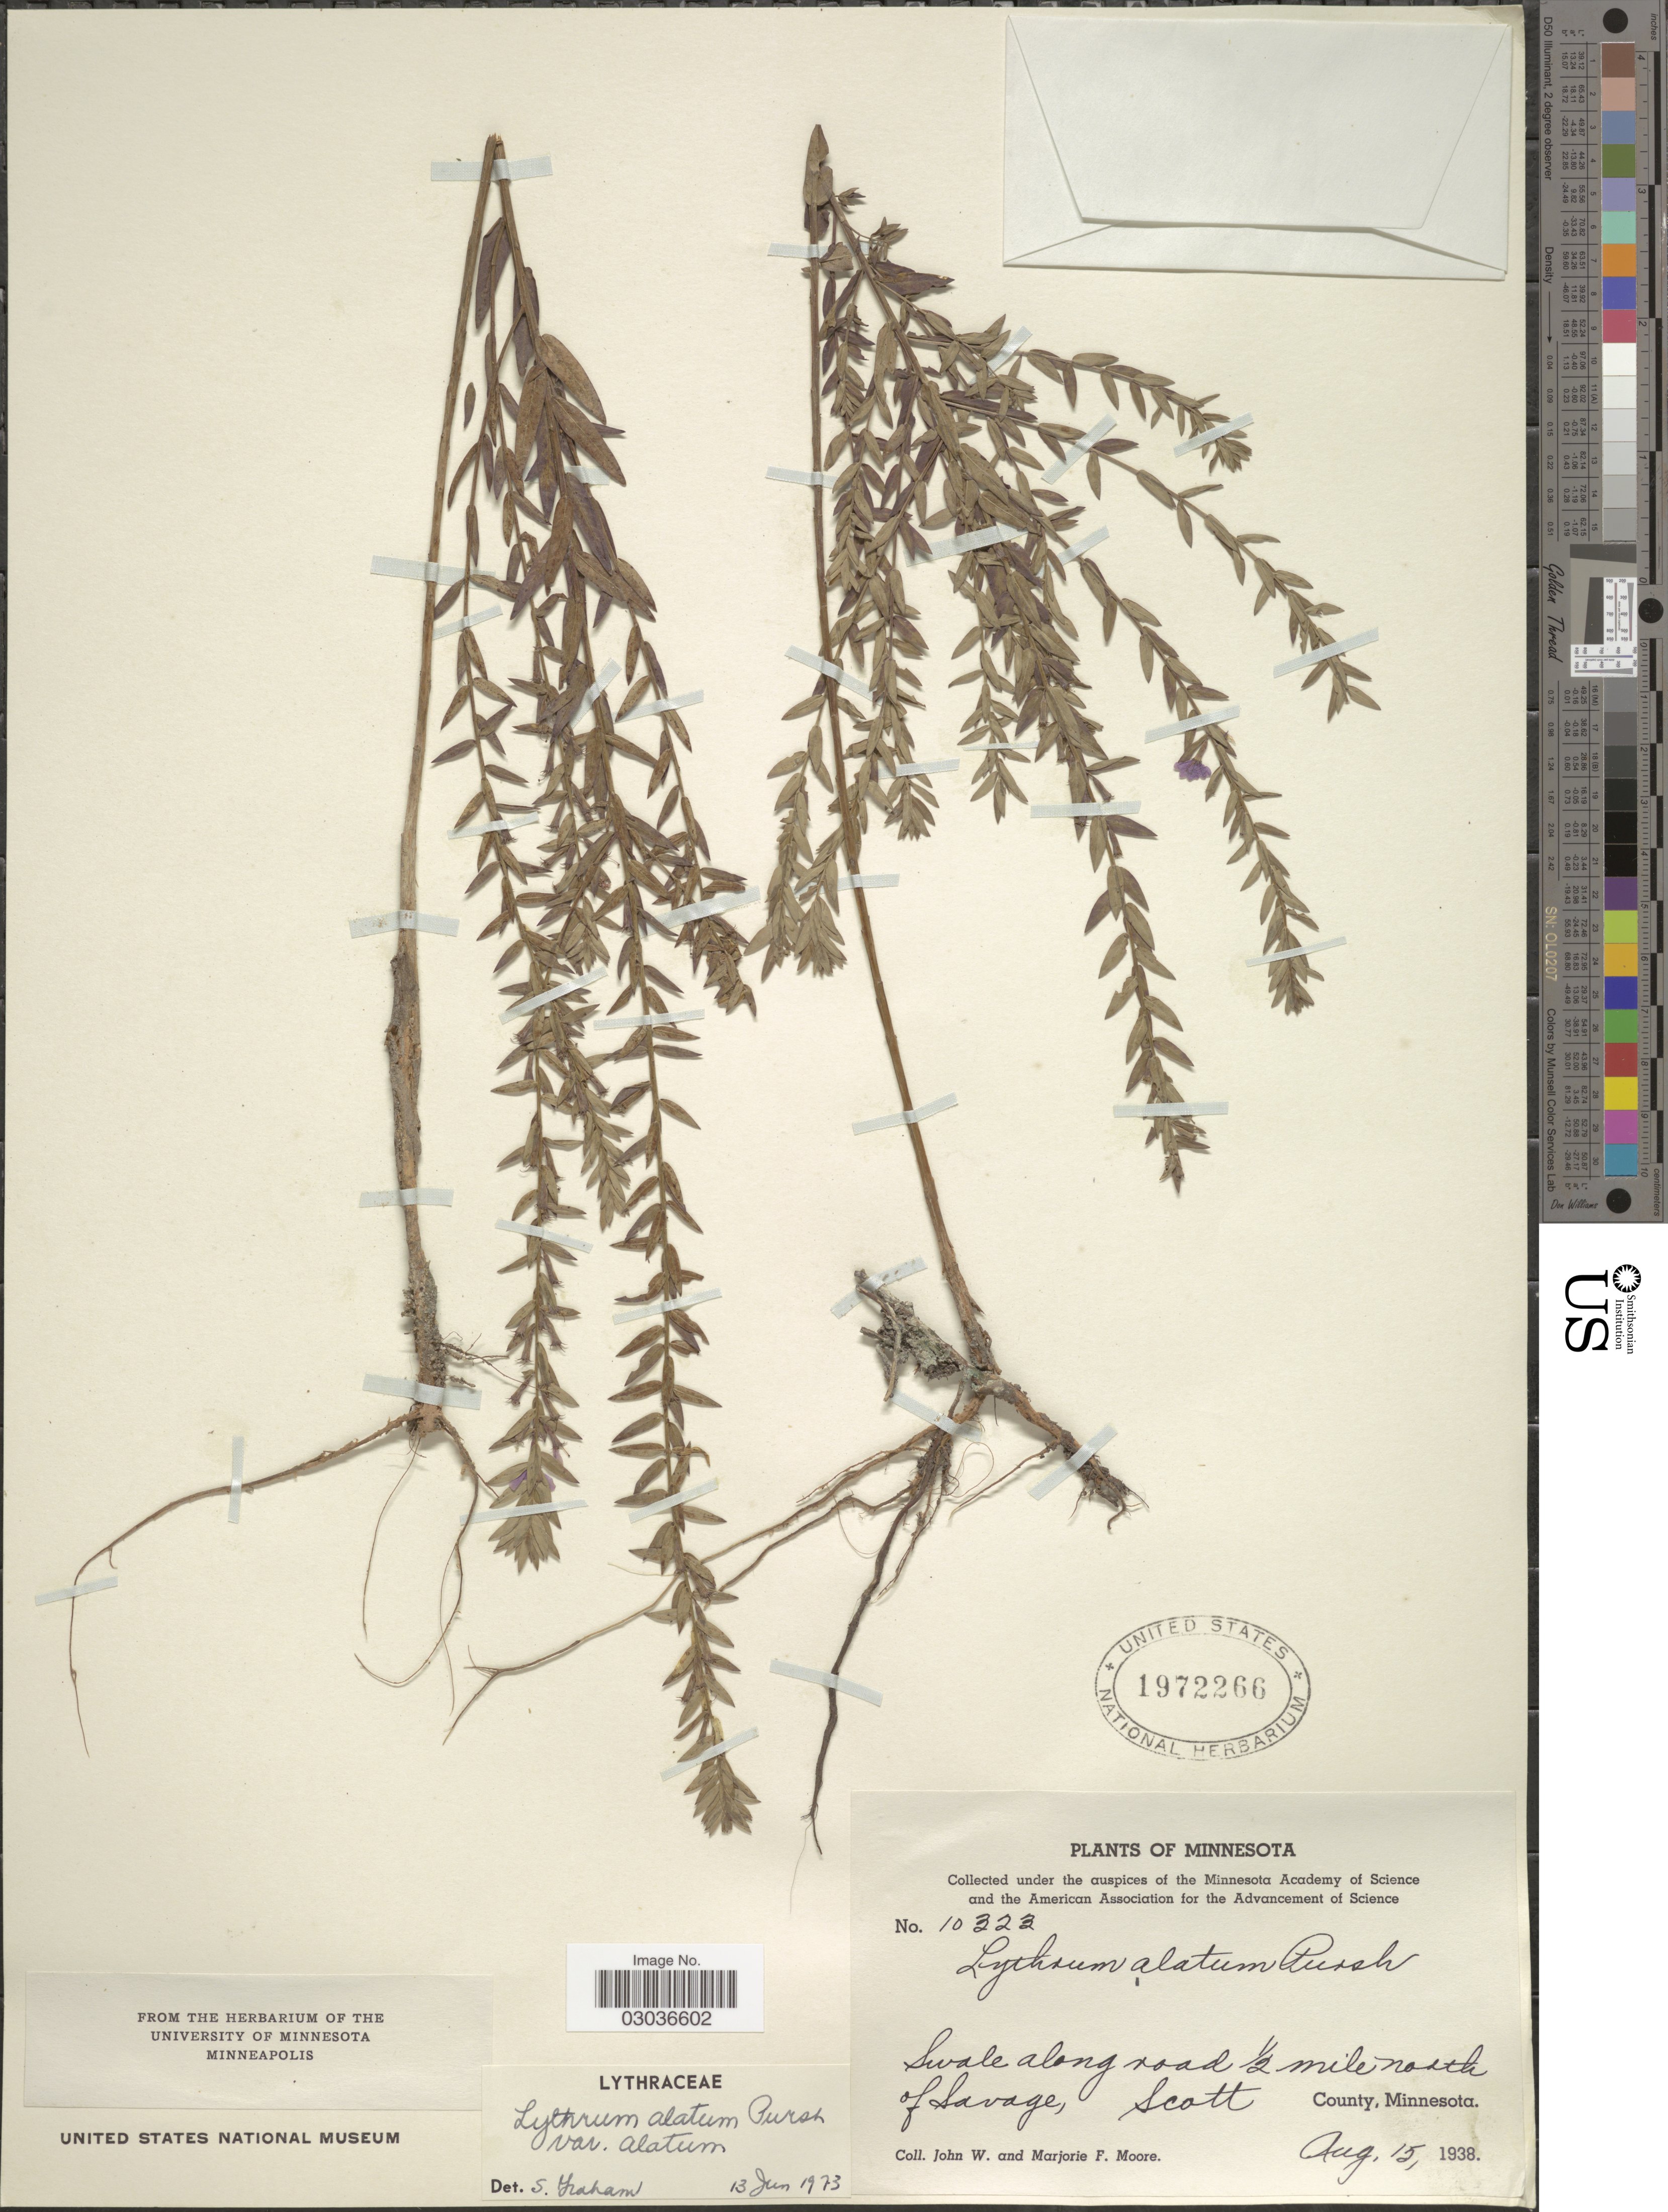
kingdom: Plantae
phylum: Tracheophyta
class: Magnoliopsida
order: Myrtales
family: Lythraceae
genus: Lythrum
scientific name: Lythrum alatum var. alatum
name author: Pursh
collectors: J. Moore & M. F. Moore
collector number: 10323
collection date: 1938-08-15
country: United States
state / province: Minnesota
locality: Swale along road ½ mile north of Savage, Scott County.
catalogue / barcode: US 1972266